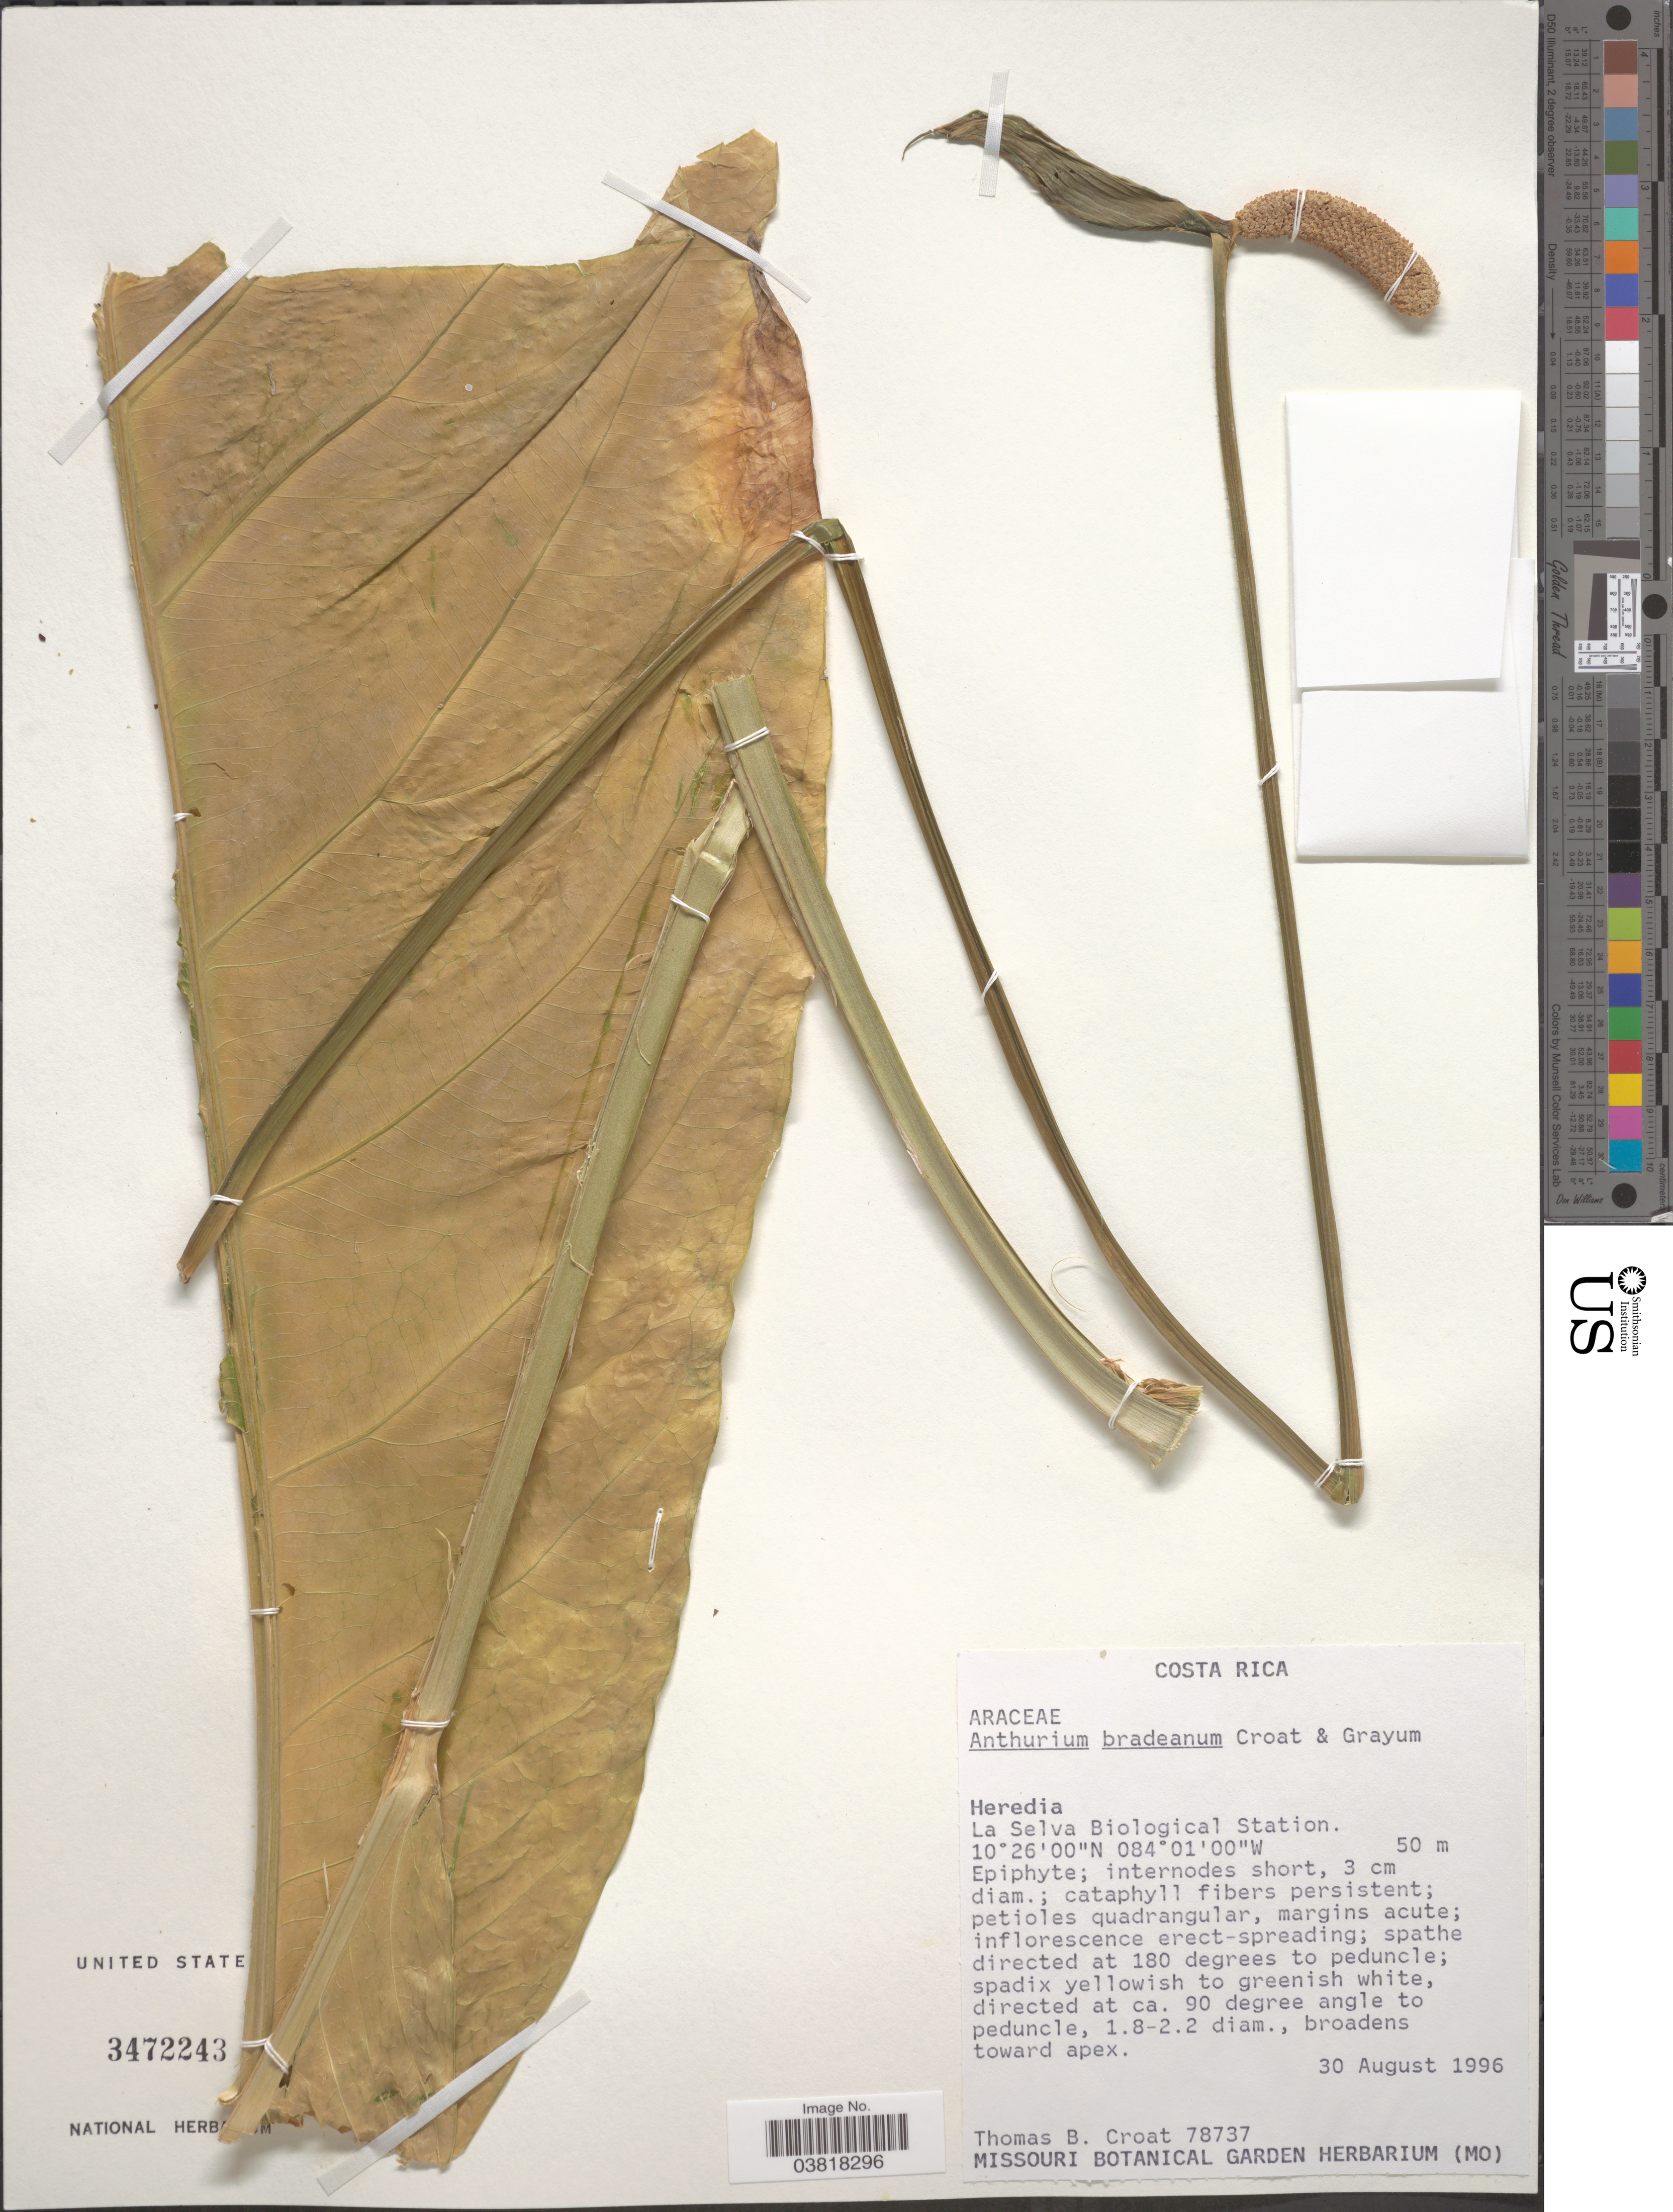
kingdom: Plantae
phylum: Tracheophyta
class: Liliopsida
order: Alismatales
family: Araceae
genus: Anthurium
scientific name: Anthurium bradeanum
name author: Croat & Grayum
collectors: T. B. Croat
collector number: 78737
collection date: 1996-08-30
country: Costa Rica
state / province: Heredia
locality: La Selva Biological Station.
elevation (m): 50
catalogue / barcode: US 3472243